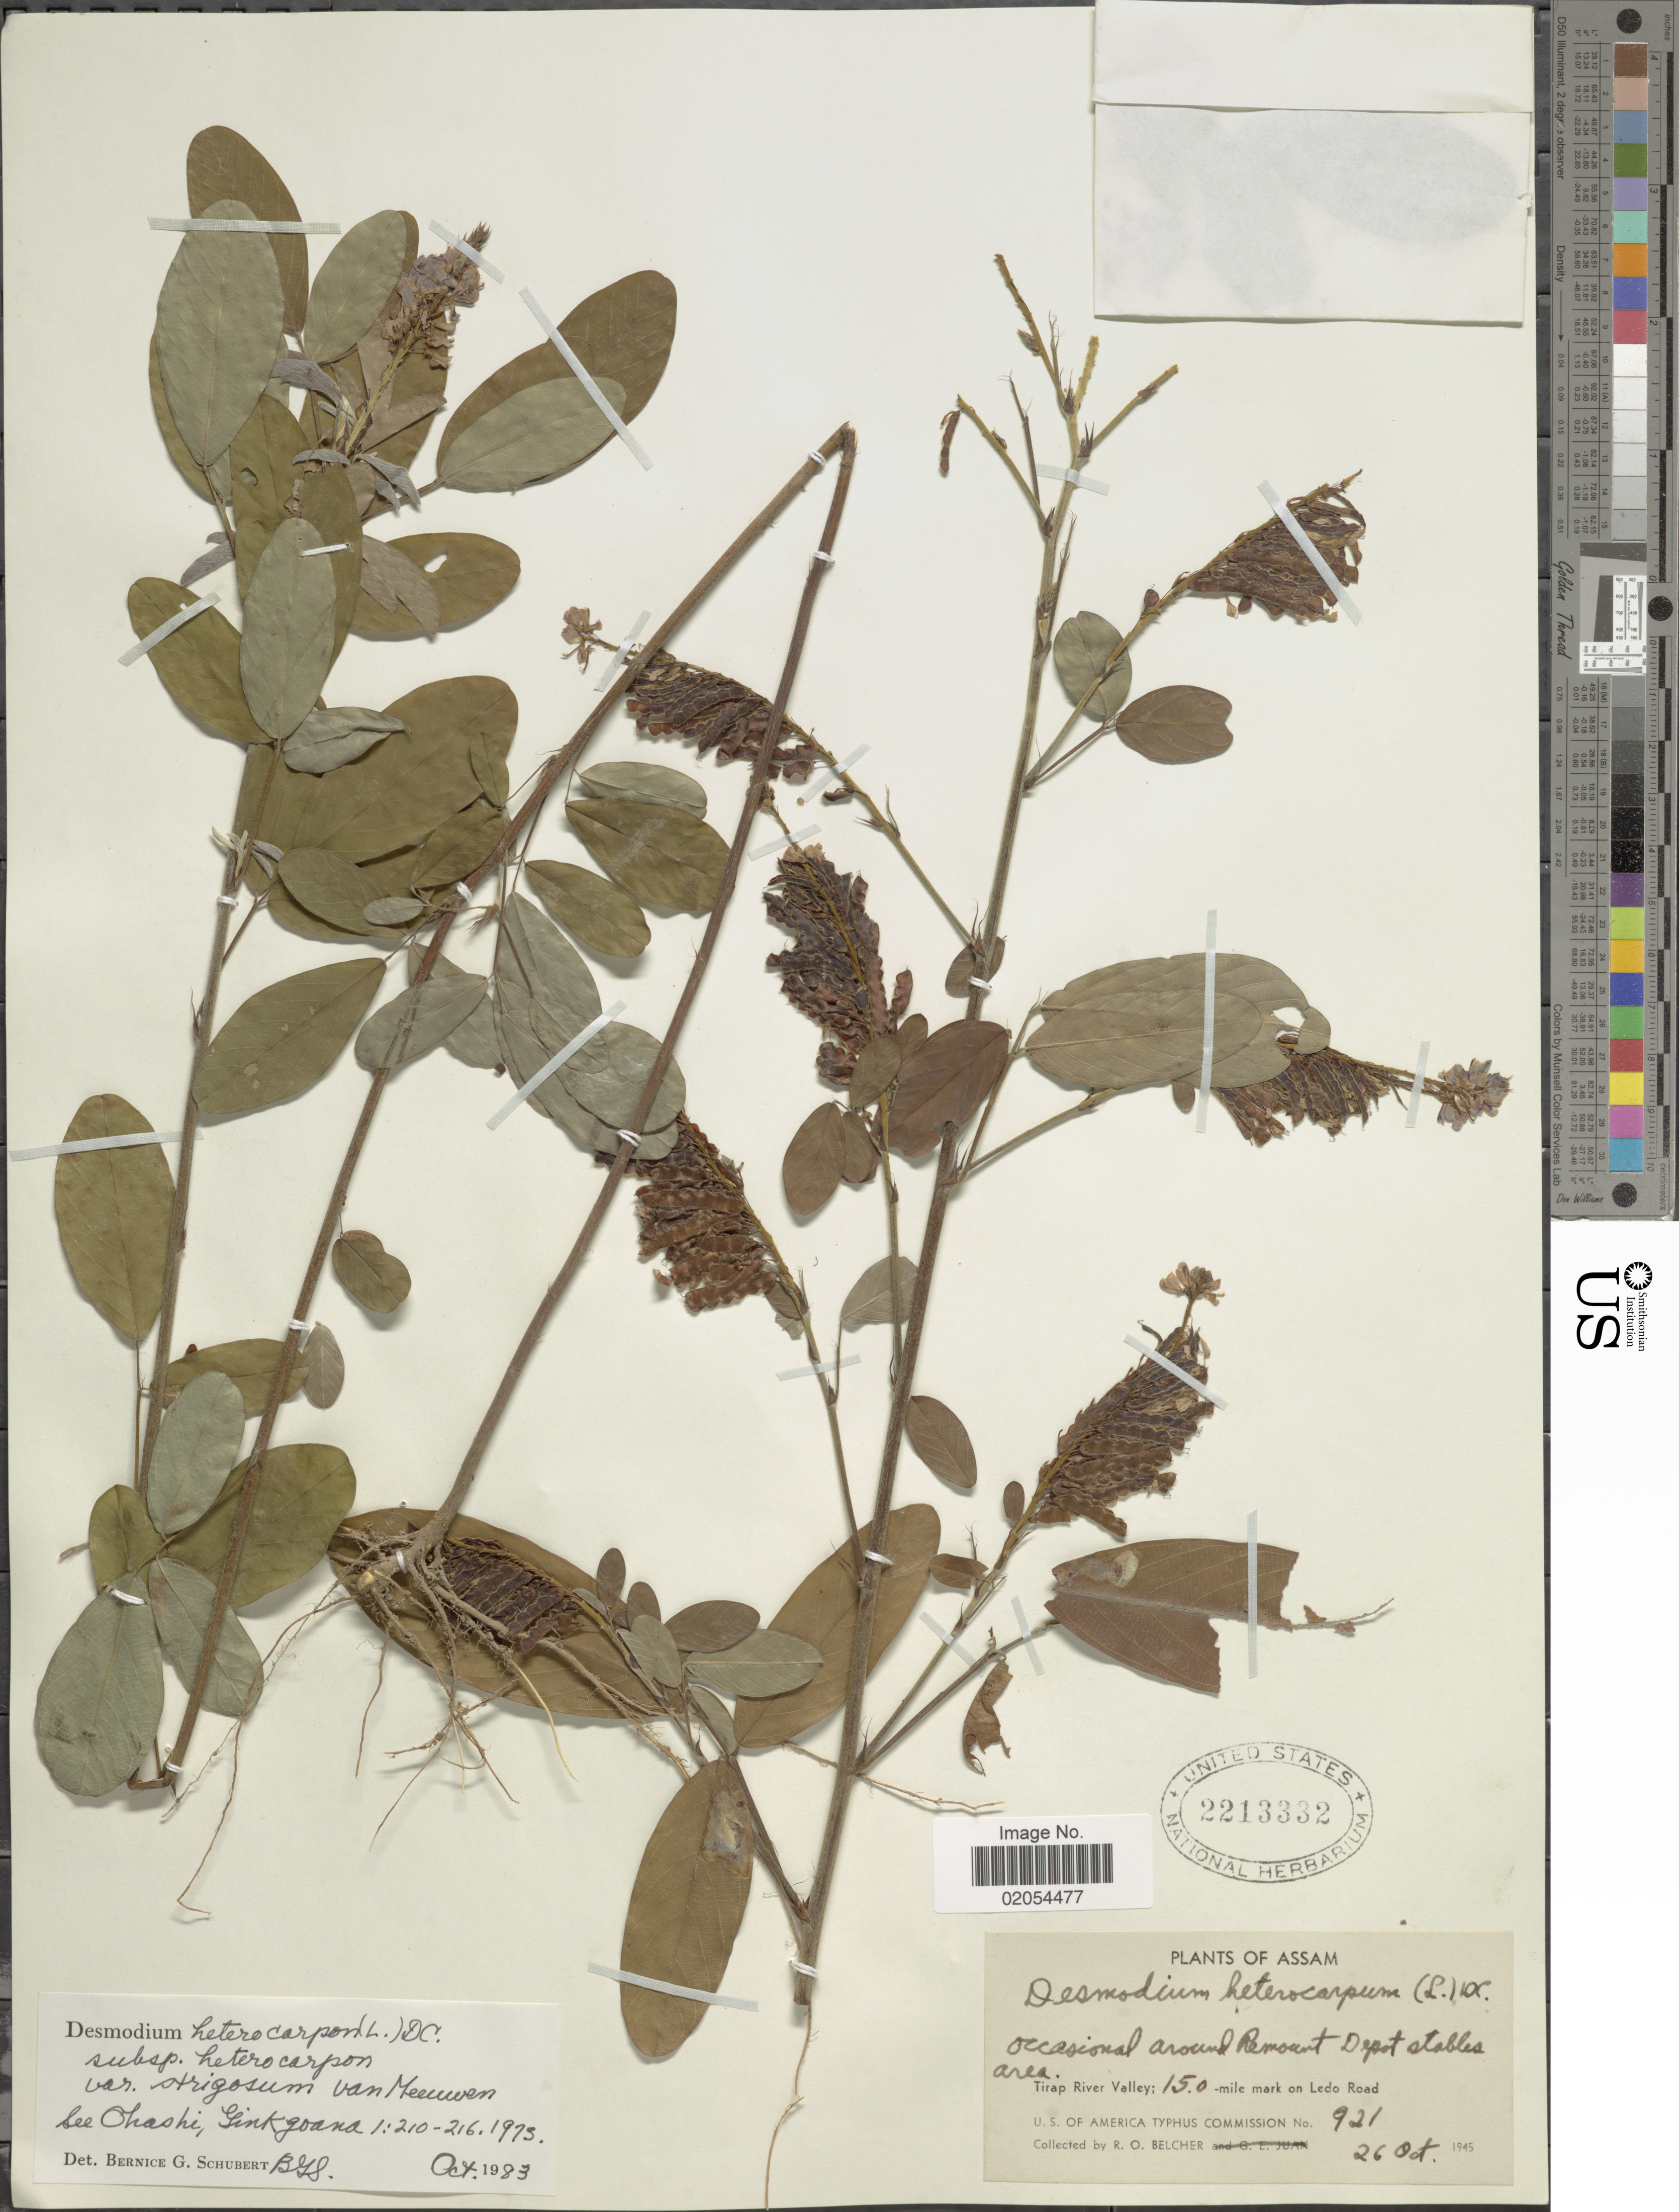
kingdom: Plantae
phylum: Tracheophyta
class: Magnoliopsida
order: Fabales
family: Fabaceae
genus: Grona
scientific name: Grona heterocarpos var. strigosa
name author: (Meeuwen) H. Ohashi & K. Ohashi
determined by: Strong, Mark T., (BOT), Smithsonian Institution - National Museum of Natural History (UNITED STATES)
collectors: R. Belcher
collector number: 921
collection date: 1945-10-26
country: India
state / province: Assam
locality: Tirap River Valley, 15.0 mile mark on Ledo Road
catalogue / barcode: US 2213332